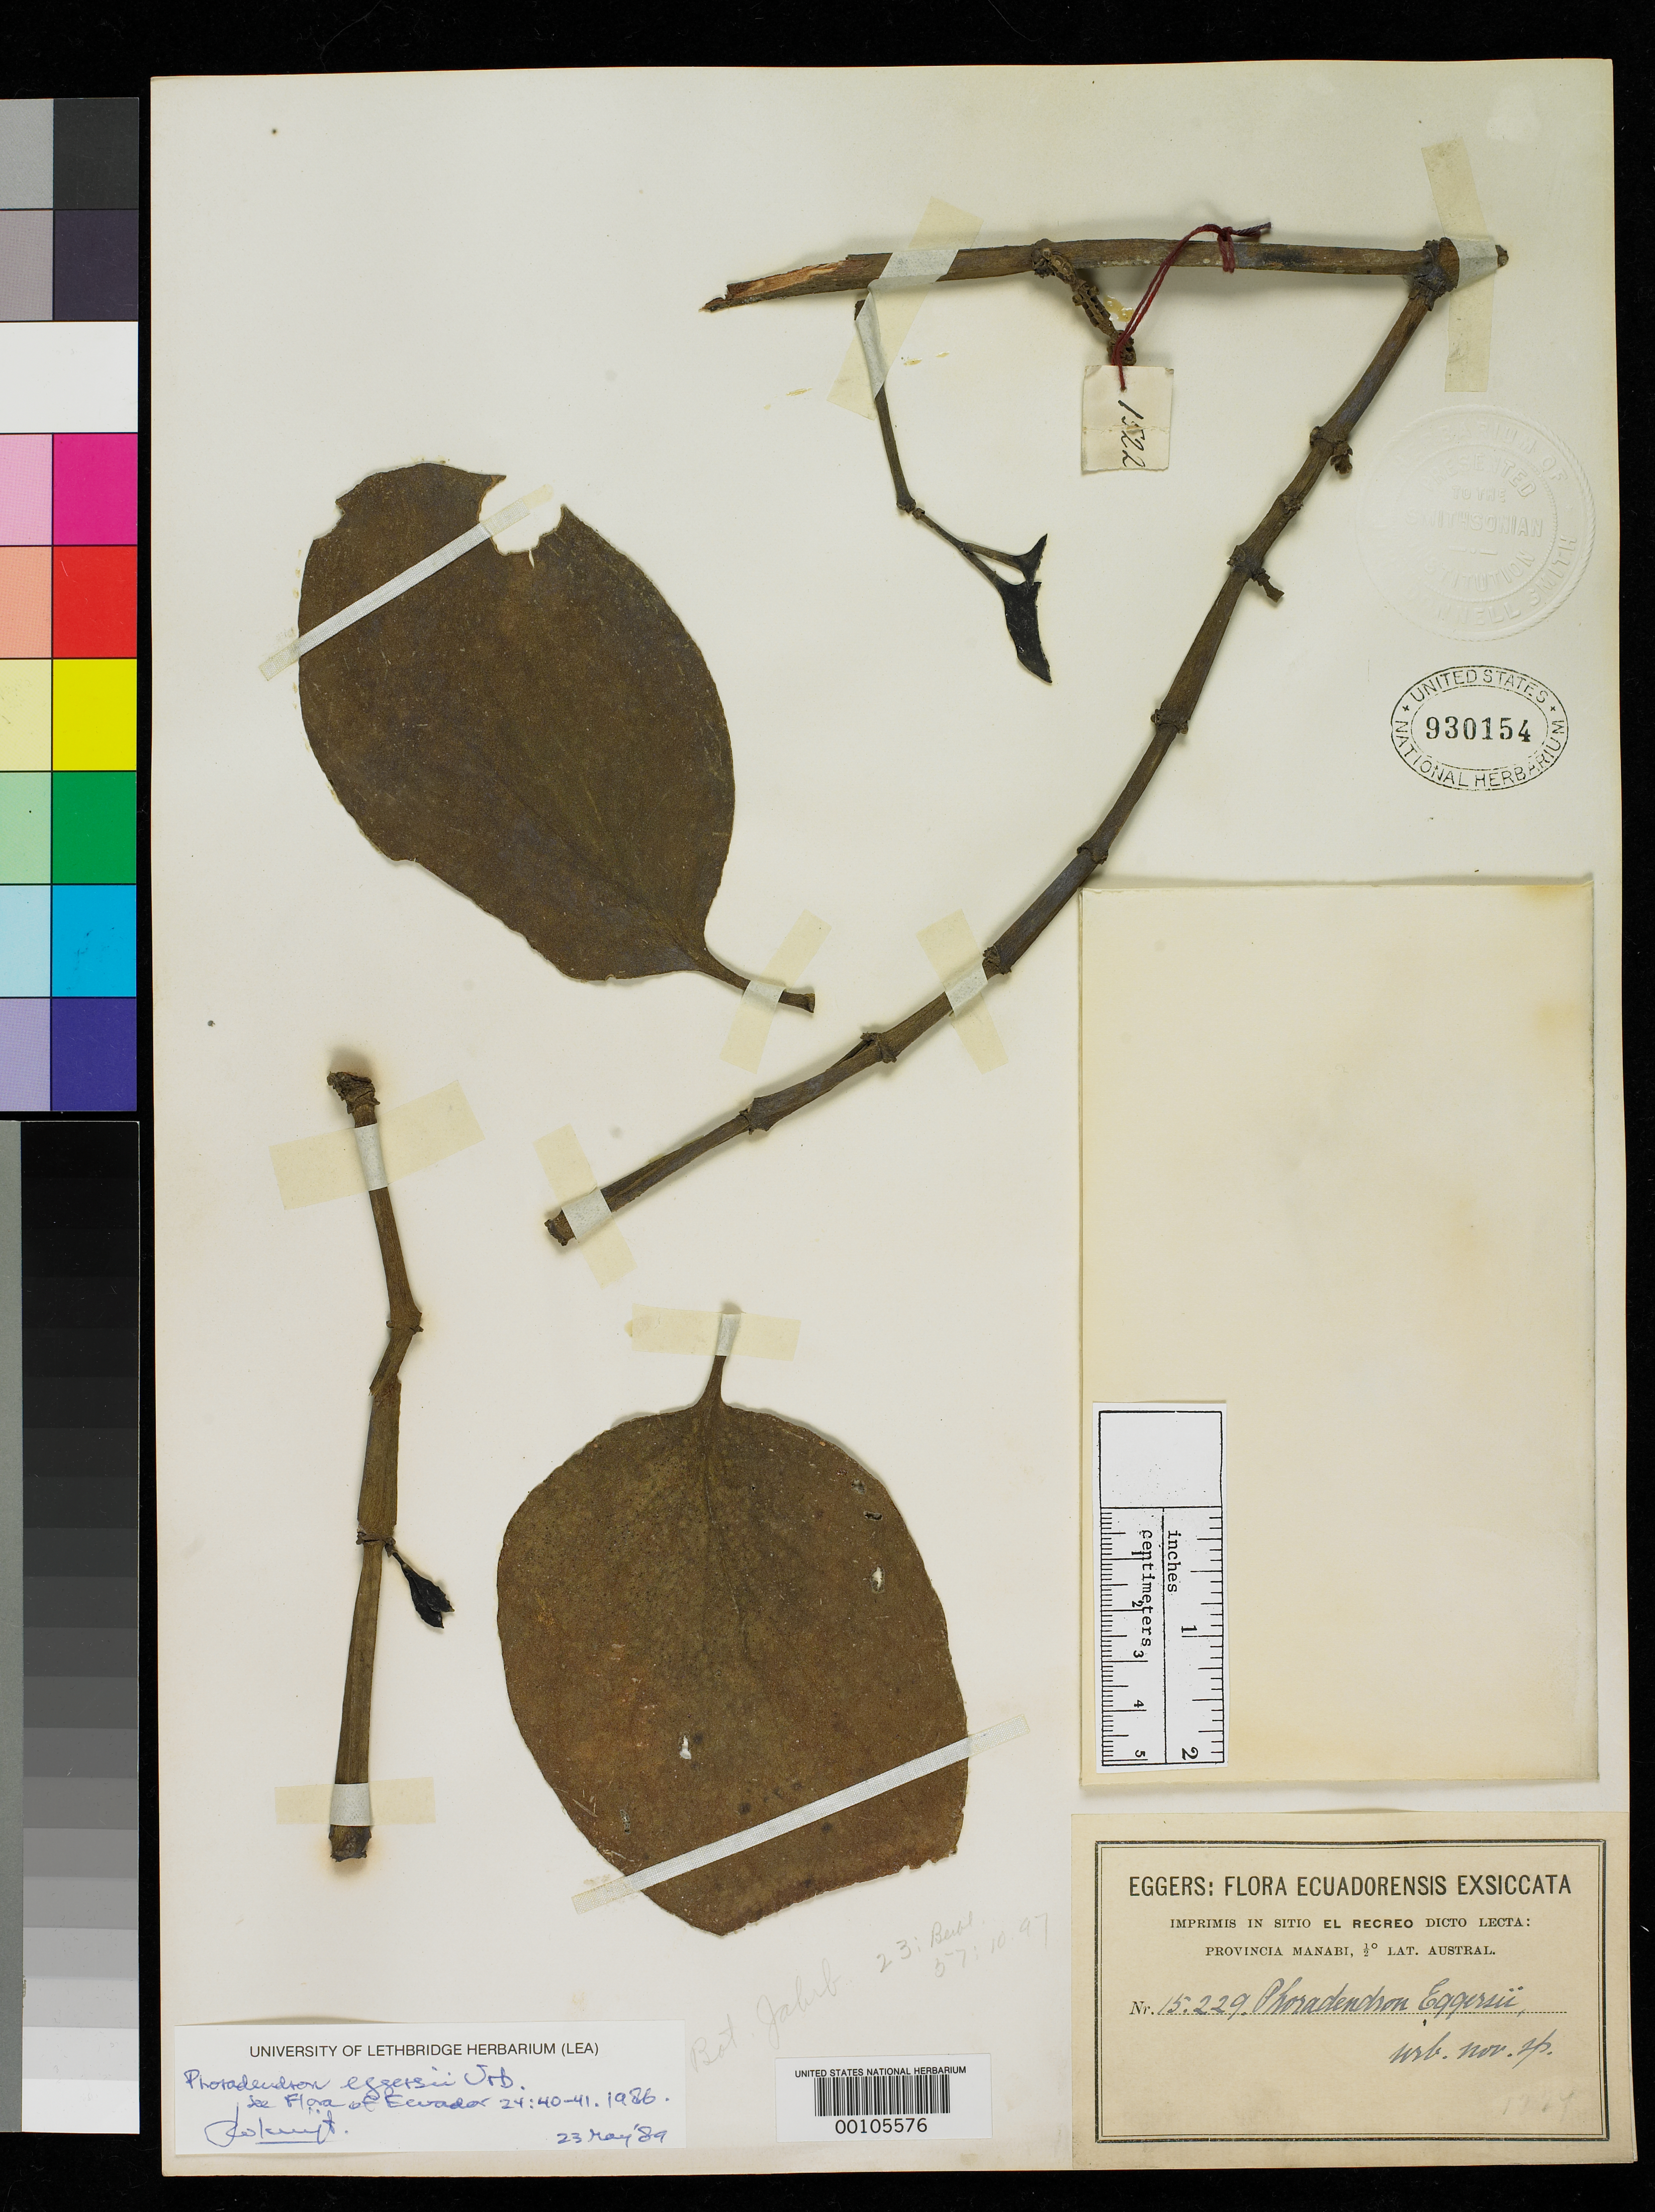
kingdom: Plantae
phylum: Tracheophyta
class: Magnoliopsida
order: Santalales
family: Viscaceae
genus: Phoradendron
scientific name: Phoradendron eggersii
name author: Urb.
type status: Isotype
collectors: H. F. A. von Eggers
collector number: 15229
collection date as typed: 26 Aug 1893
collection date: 1893-08-26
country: Ecuador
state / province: Manabí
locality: Hacienda El Recreo.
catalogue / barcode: US 930154